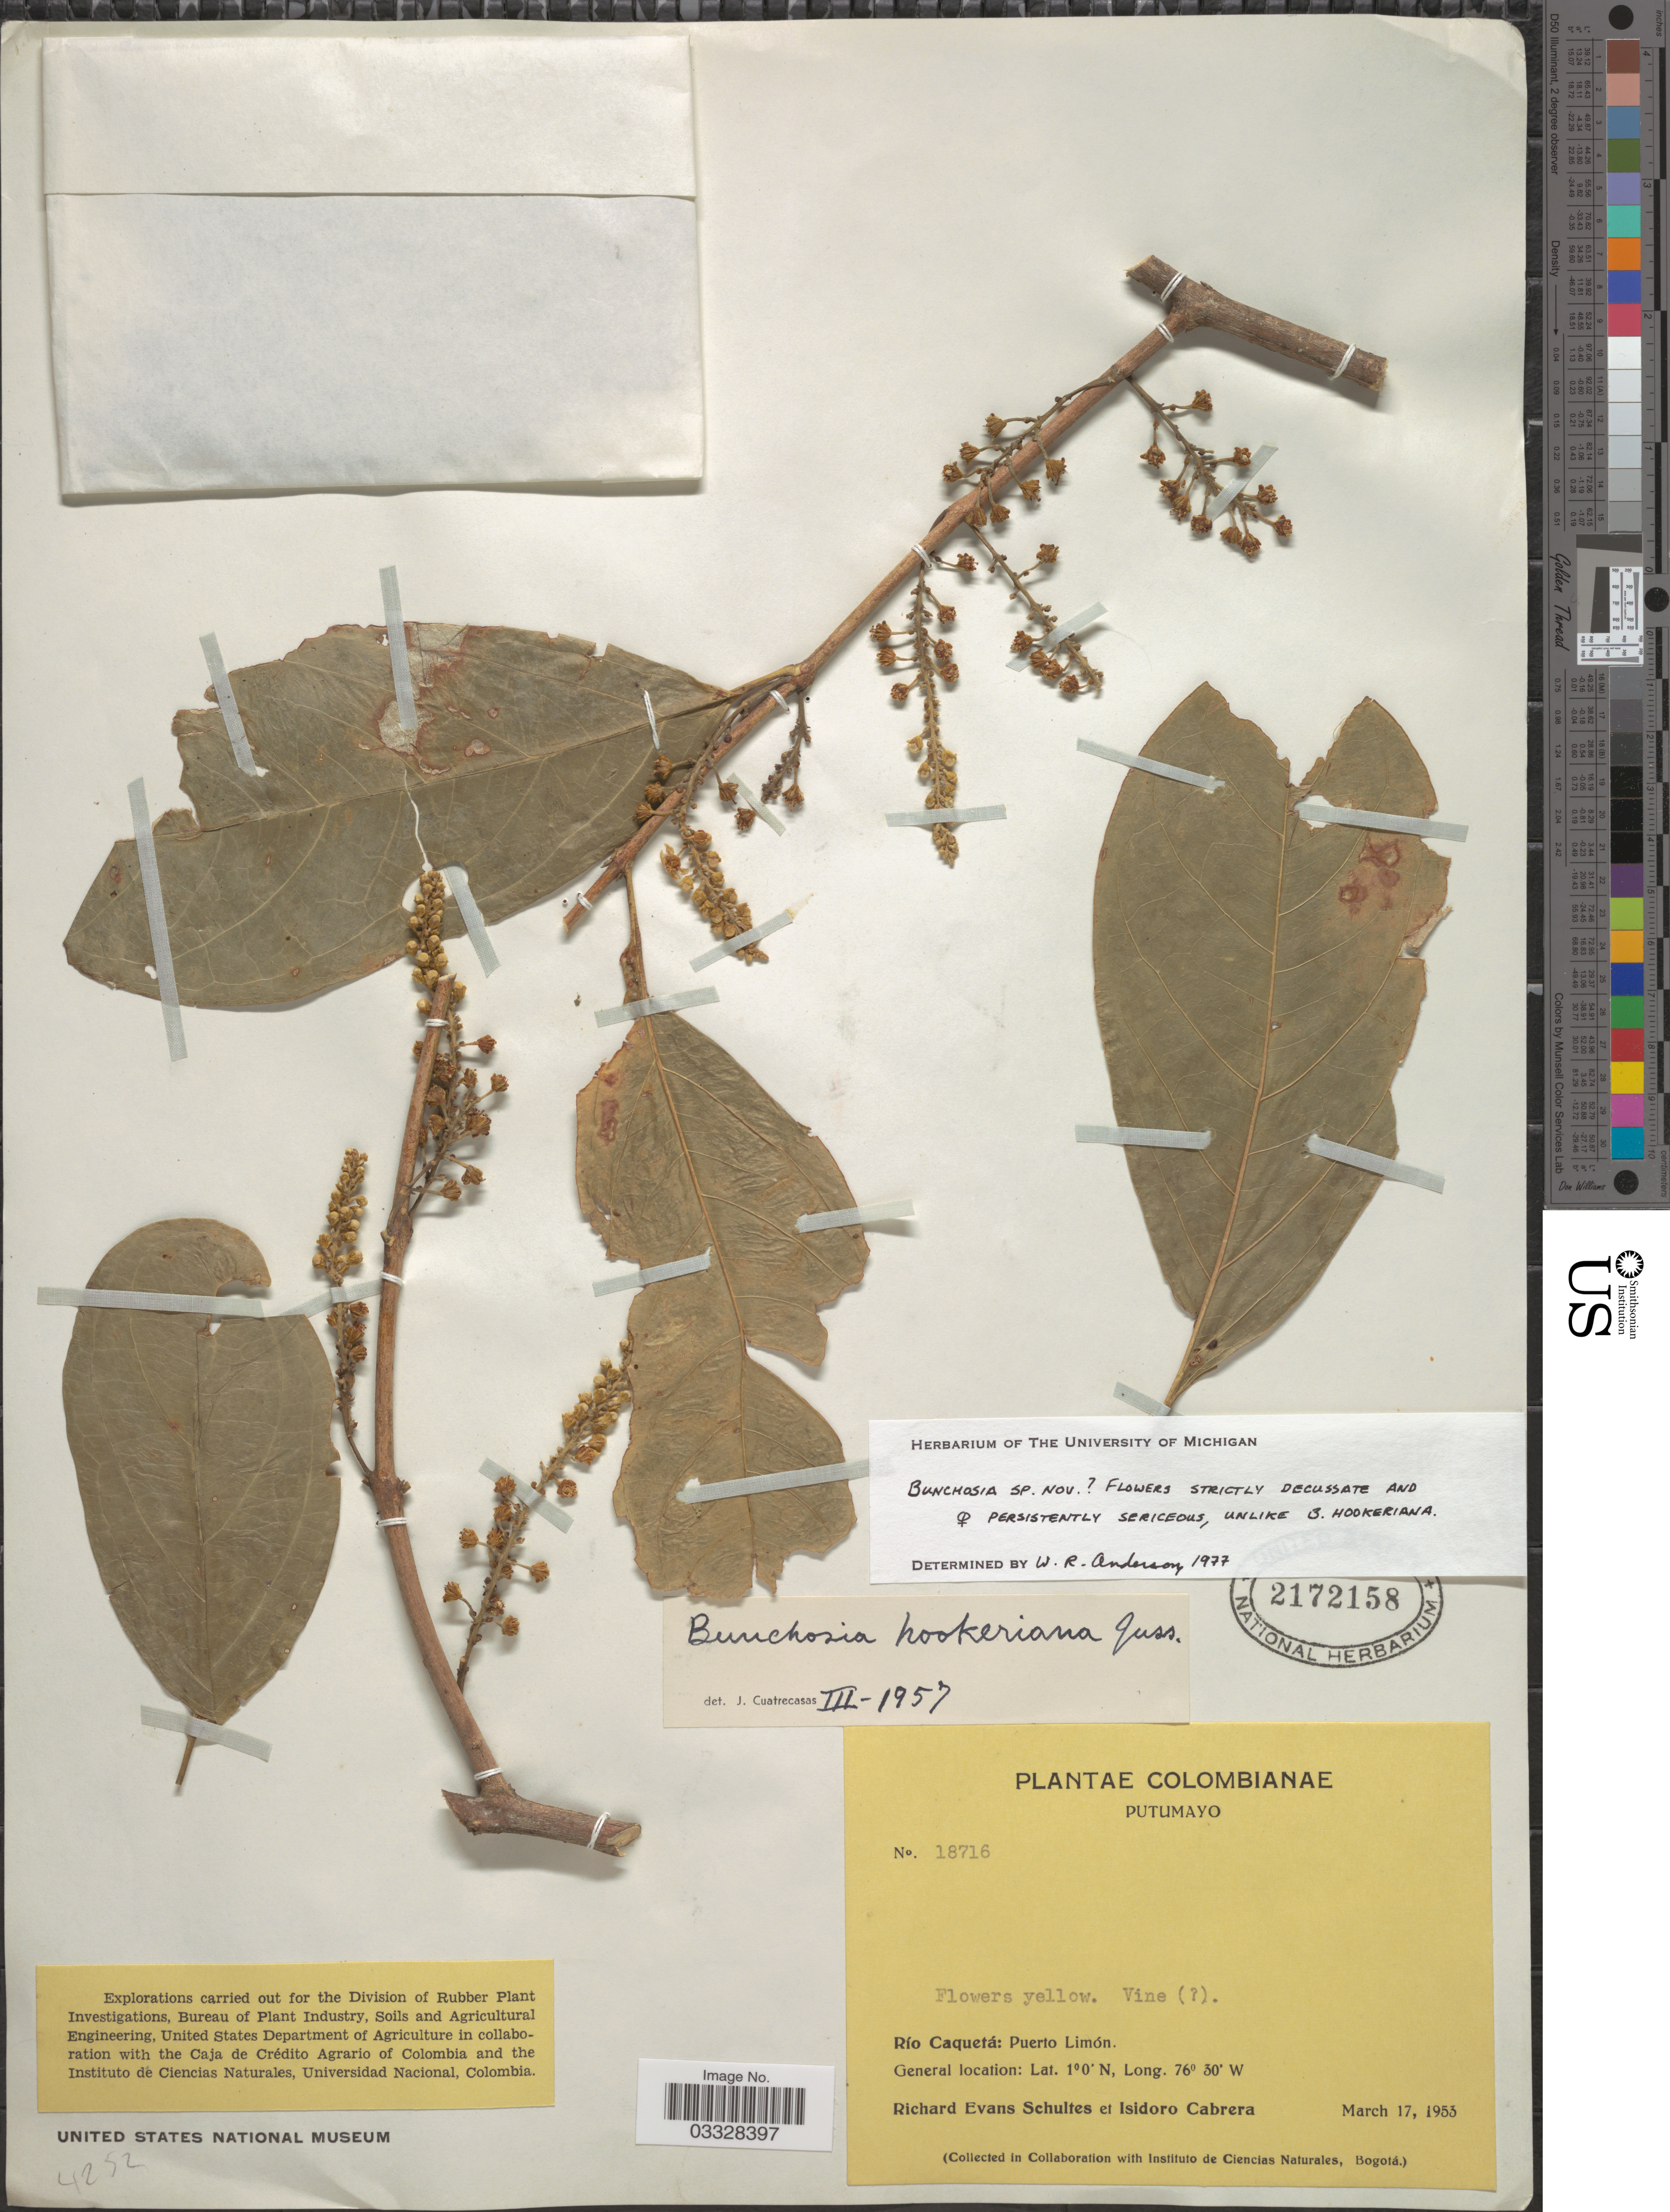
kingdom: Plantae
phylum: Tracheophyta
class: Magnoliopsida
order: Malpighiales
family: Malpighiaceae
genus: Bunchosia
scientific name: Bunchosia sp.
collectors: R. E. Schultes & I. Cabrera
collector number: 18716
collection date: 1953-03-17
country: Colombia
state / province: Putumayo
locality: Río Caquetá: Puerto Limón.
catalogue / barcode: US 2172158